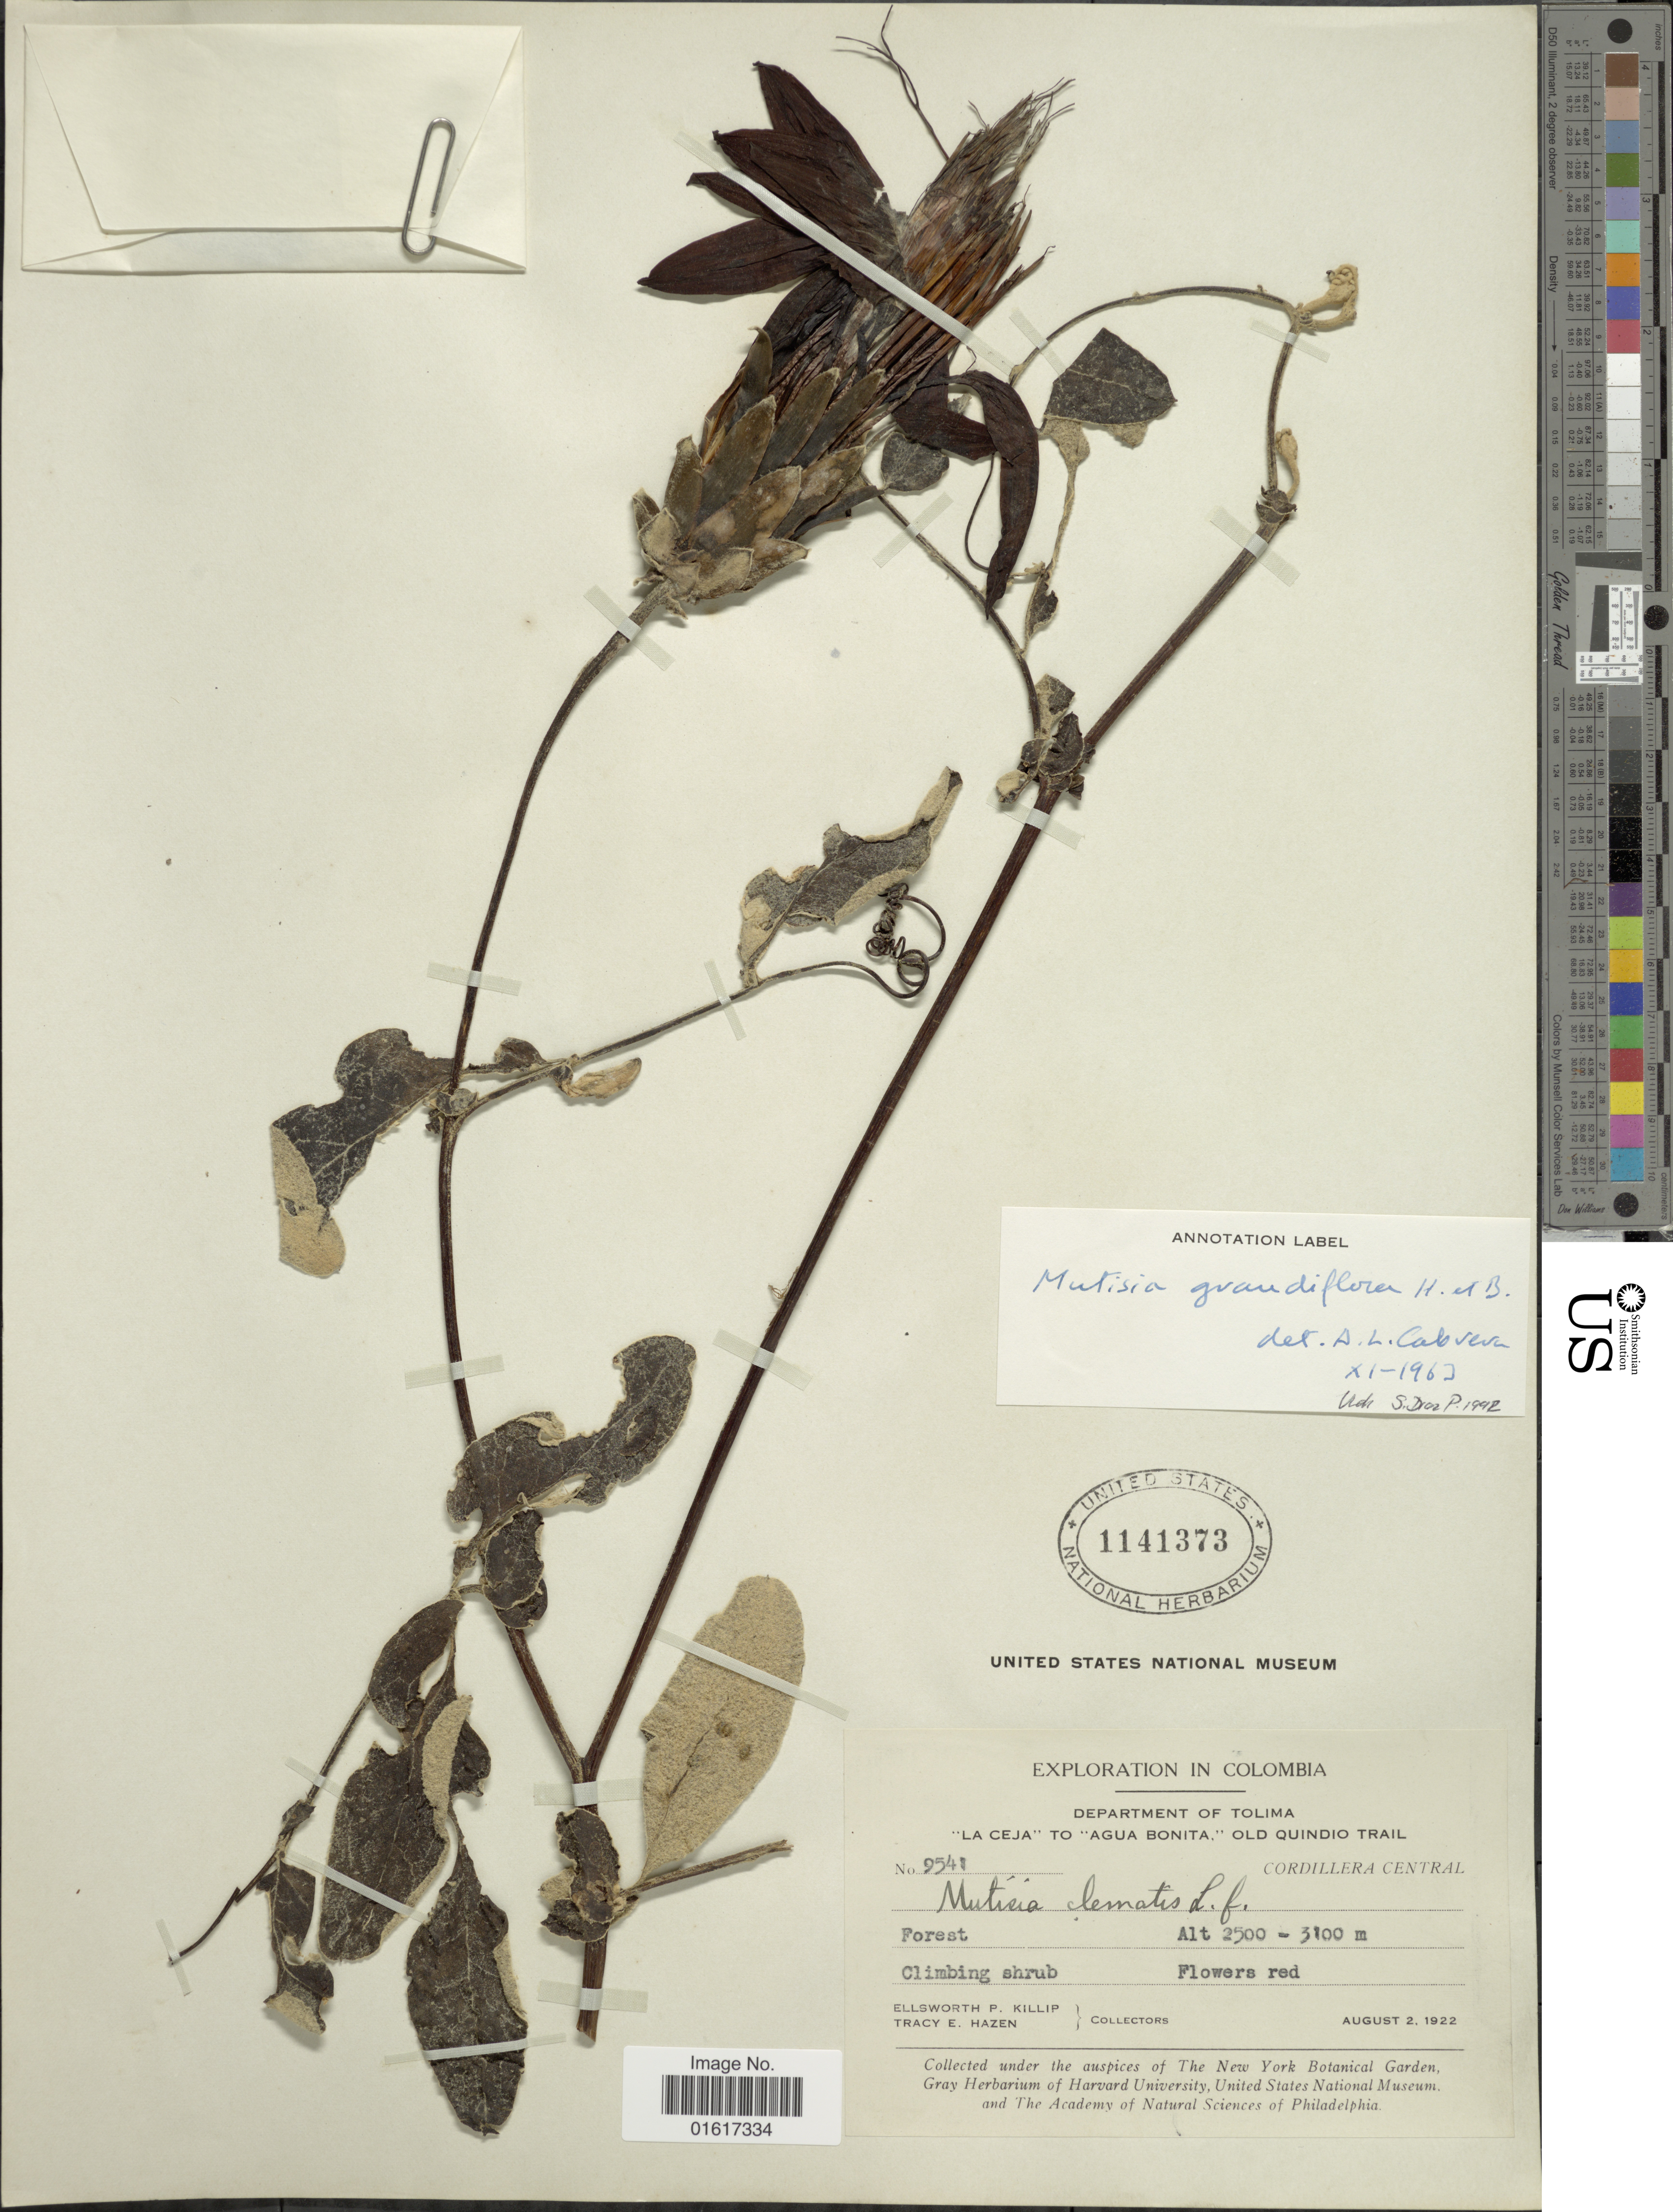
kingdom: Plantae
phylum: Tracheophyta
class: Magnoliopsida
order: Asterales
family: Asteraceae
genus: Mutisia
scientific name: Mutisia grandiflora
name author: Humb. & Bonpl.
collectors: E. P. Killip & T. E. Hazen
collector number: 9541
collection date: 1922-08-02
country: Colombia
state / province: Tolima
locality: La Ceja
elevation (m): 2500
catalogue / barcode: US 1141373